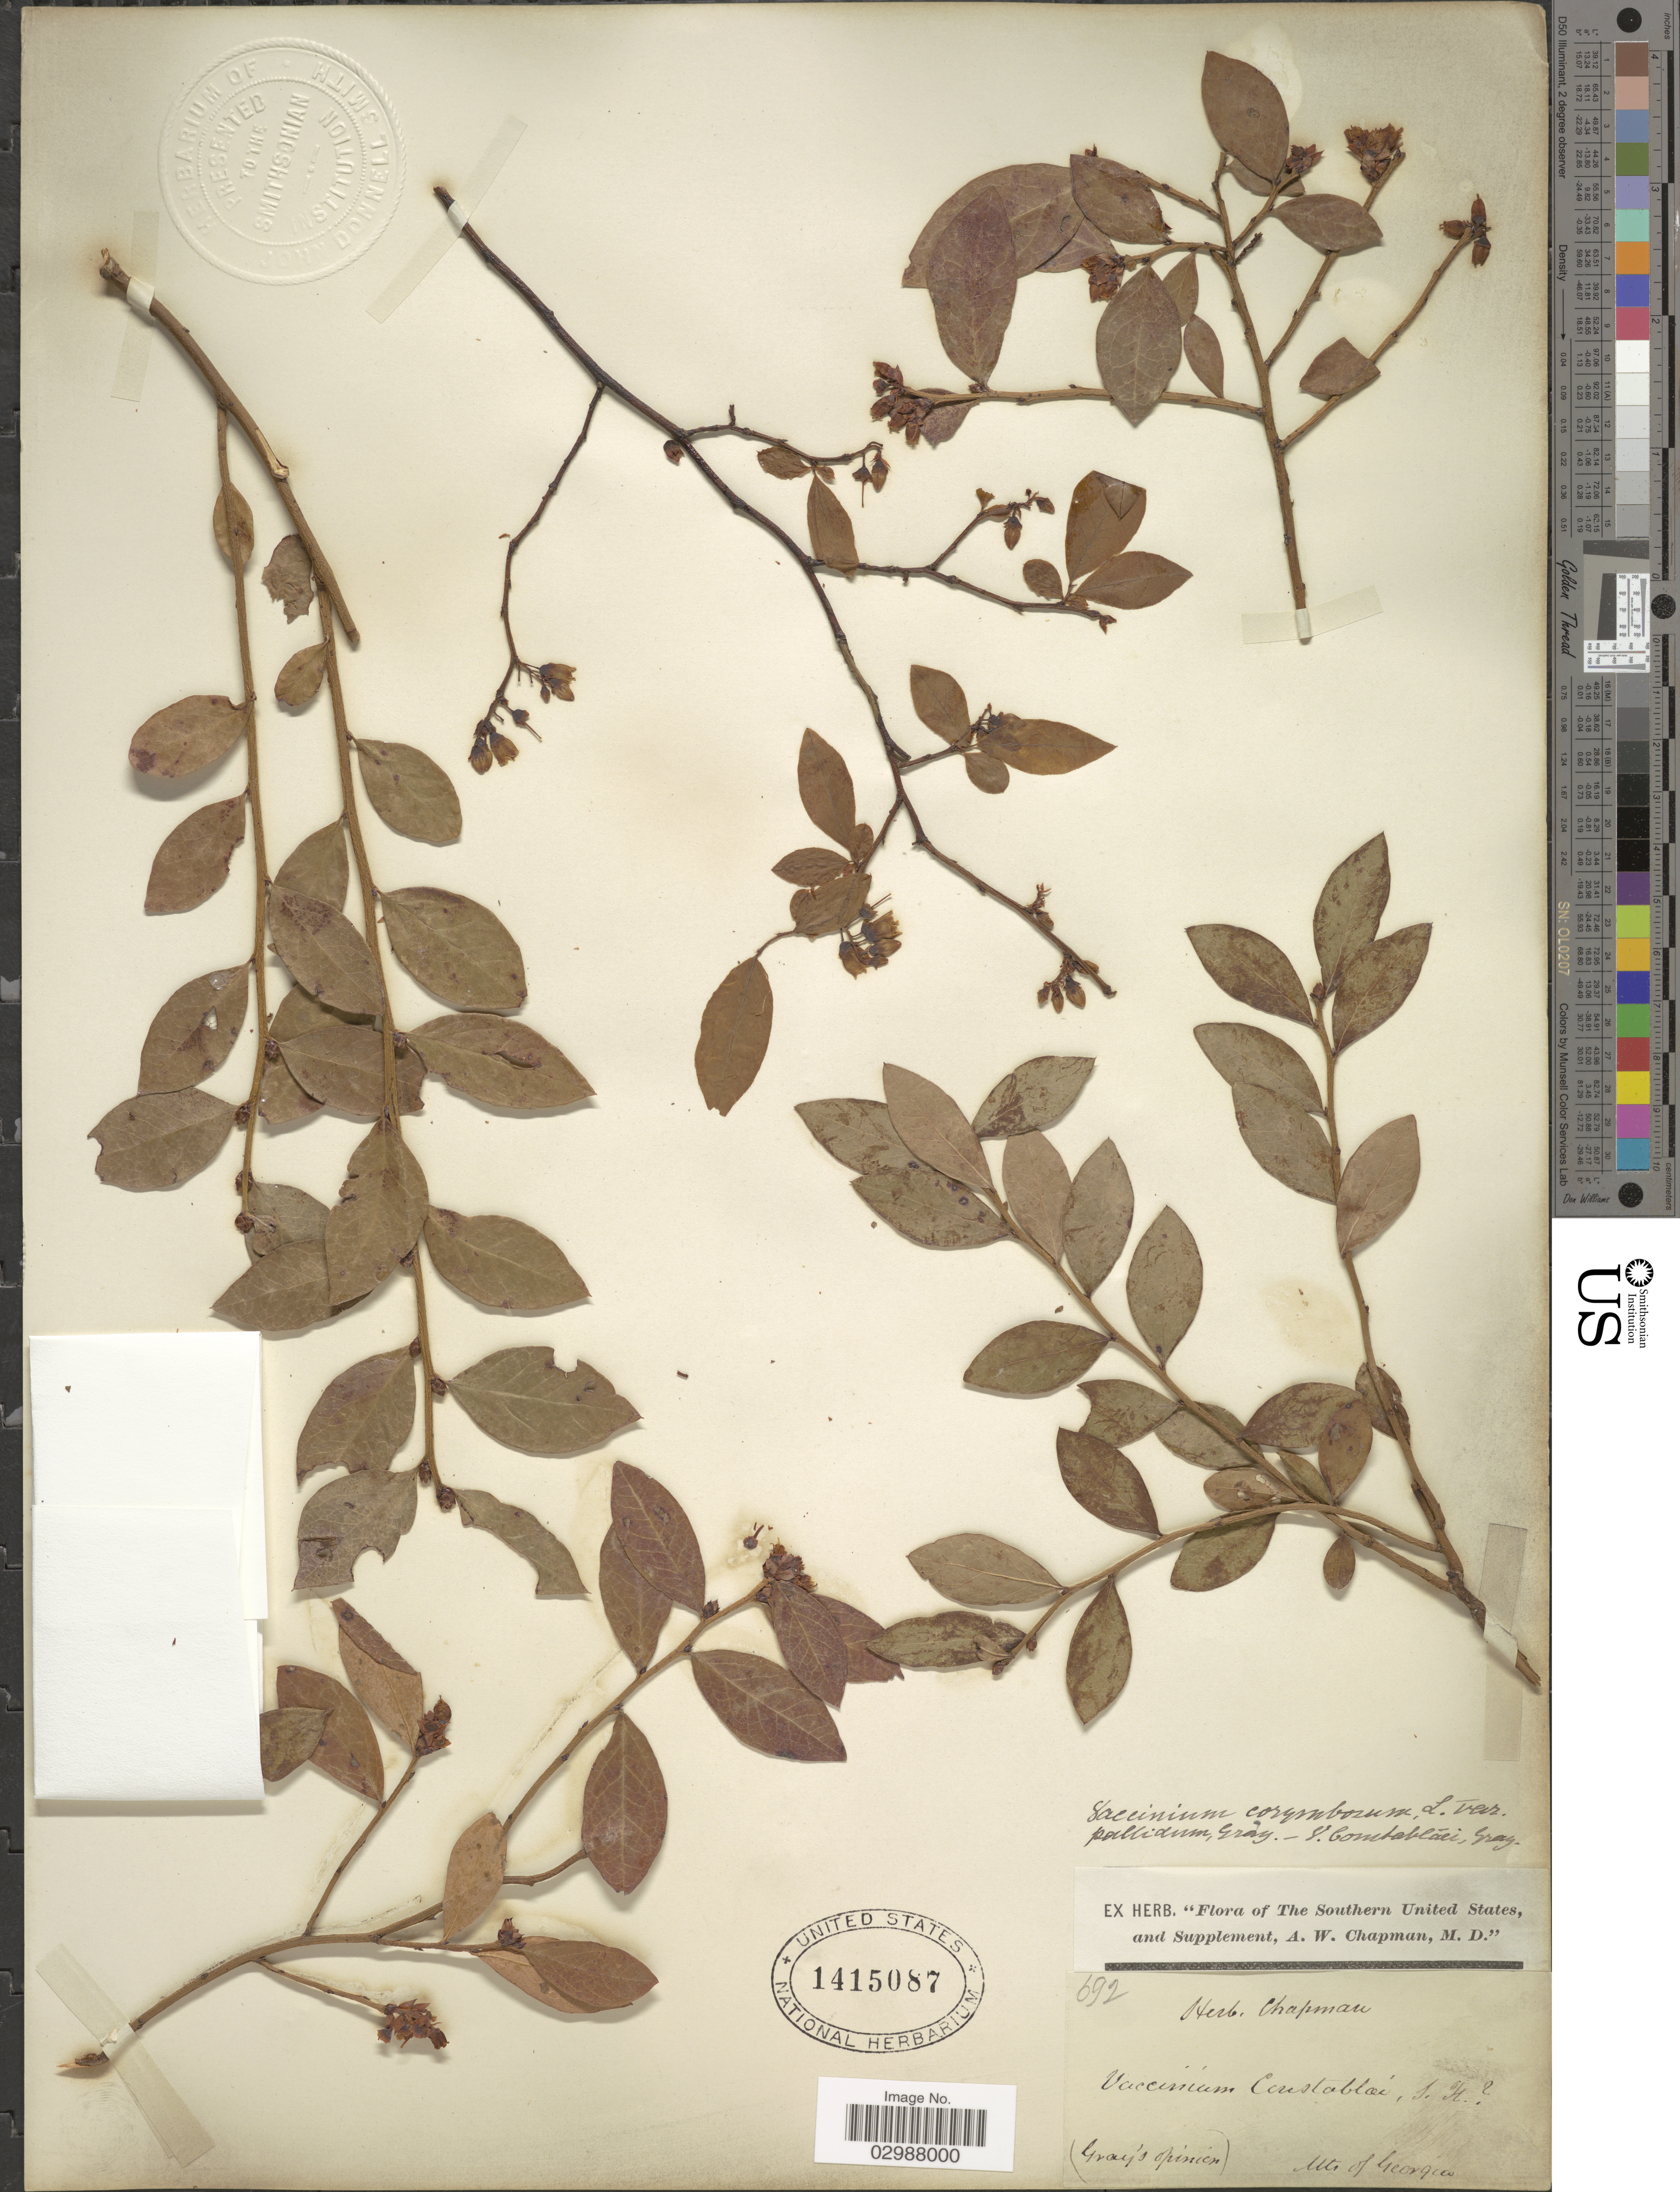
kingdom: Plantae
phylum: Tracheophyta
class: Magnoliopsida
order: Ericales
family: Ericaceae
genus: Vaccinium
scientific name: Vaccinium corymbosum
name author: L.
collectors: ex herb. Chapman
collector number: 692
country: United States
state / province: Georgia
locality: The Southern United States, Mts of Georgia.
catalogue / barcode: US 1415087